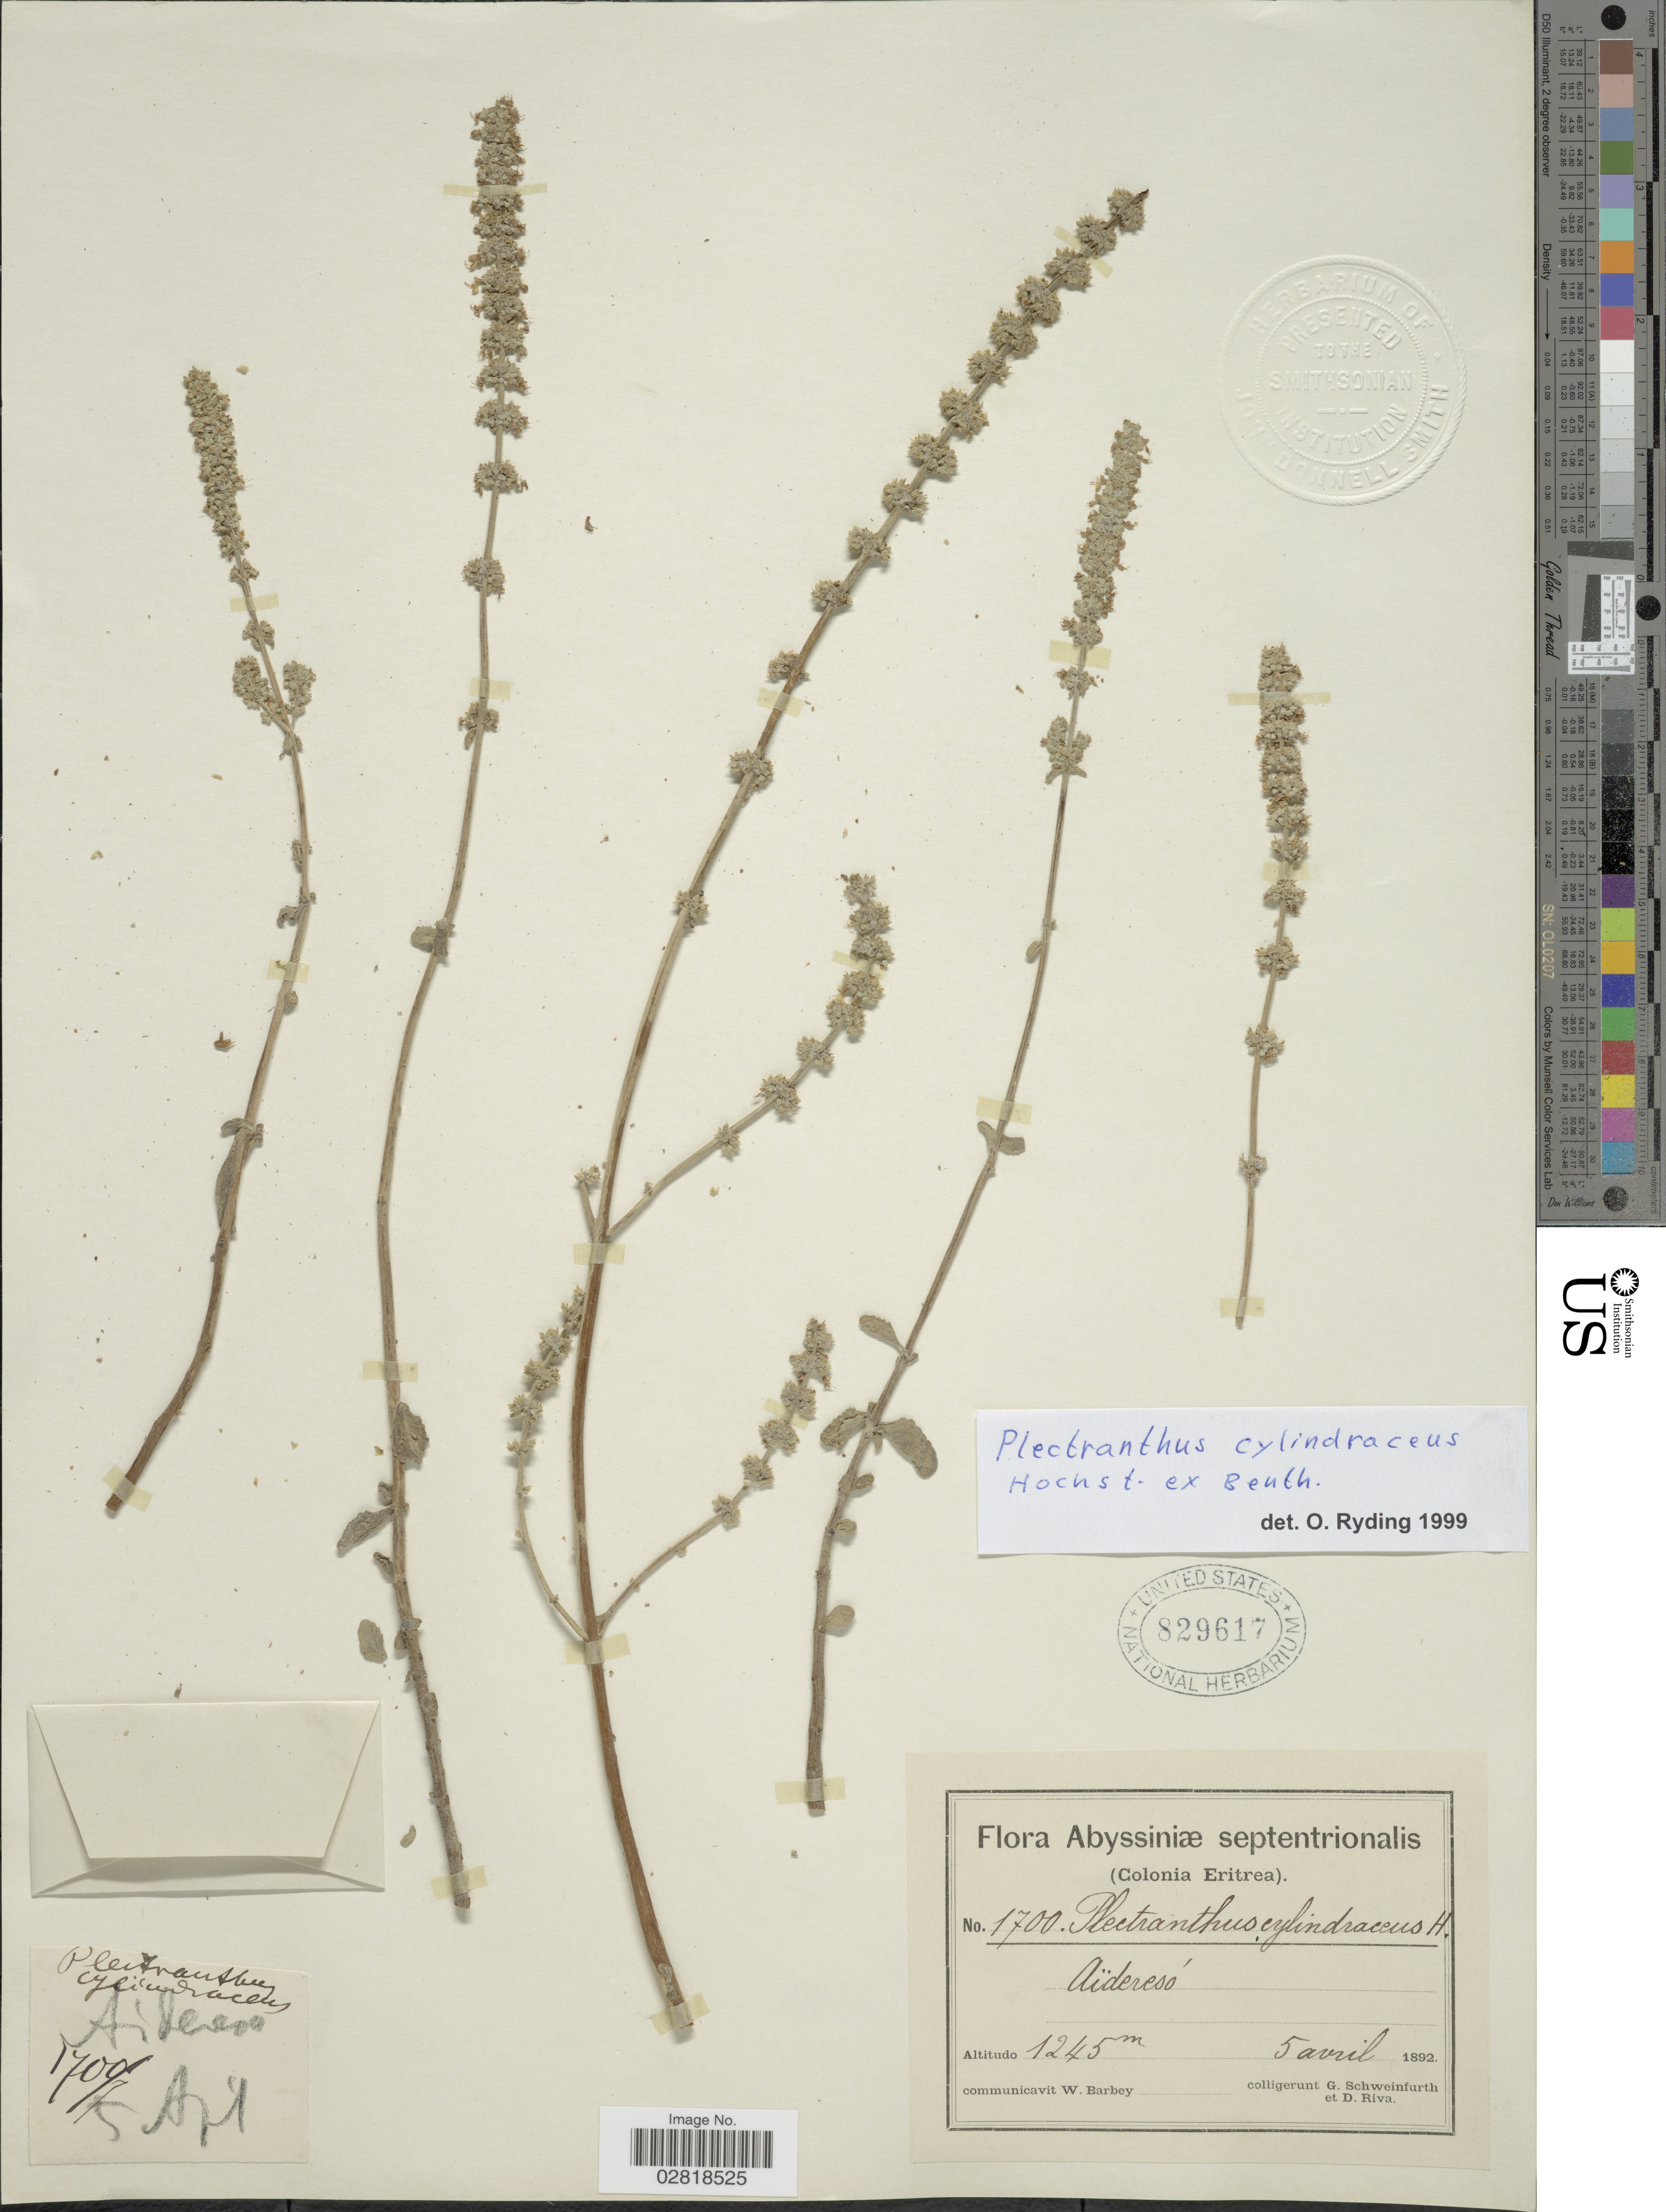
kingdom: Plantae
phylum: Tracheophyta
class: Magnoliopsida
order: Lamiales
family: Lamiaceae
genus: Plectranthus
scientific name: Plectranthus cylindraceus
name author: Hochst. ex Benth.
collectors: G. A. Schweinfurth (herbarium) & D. Riva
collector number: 1700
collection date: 1892-04-05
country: Eritrea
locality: Abyssiniæ septentrionalis. (Colonia Eritrea). Aïderesó.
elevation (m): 1245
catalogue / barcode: US 829617